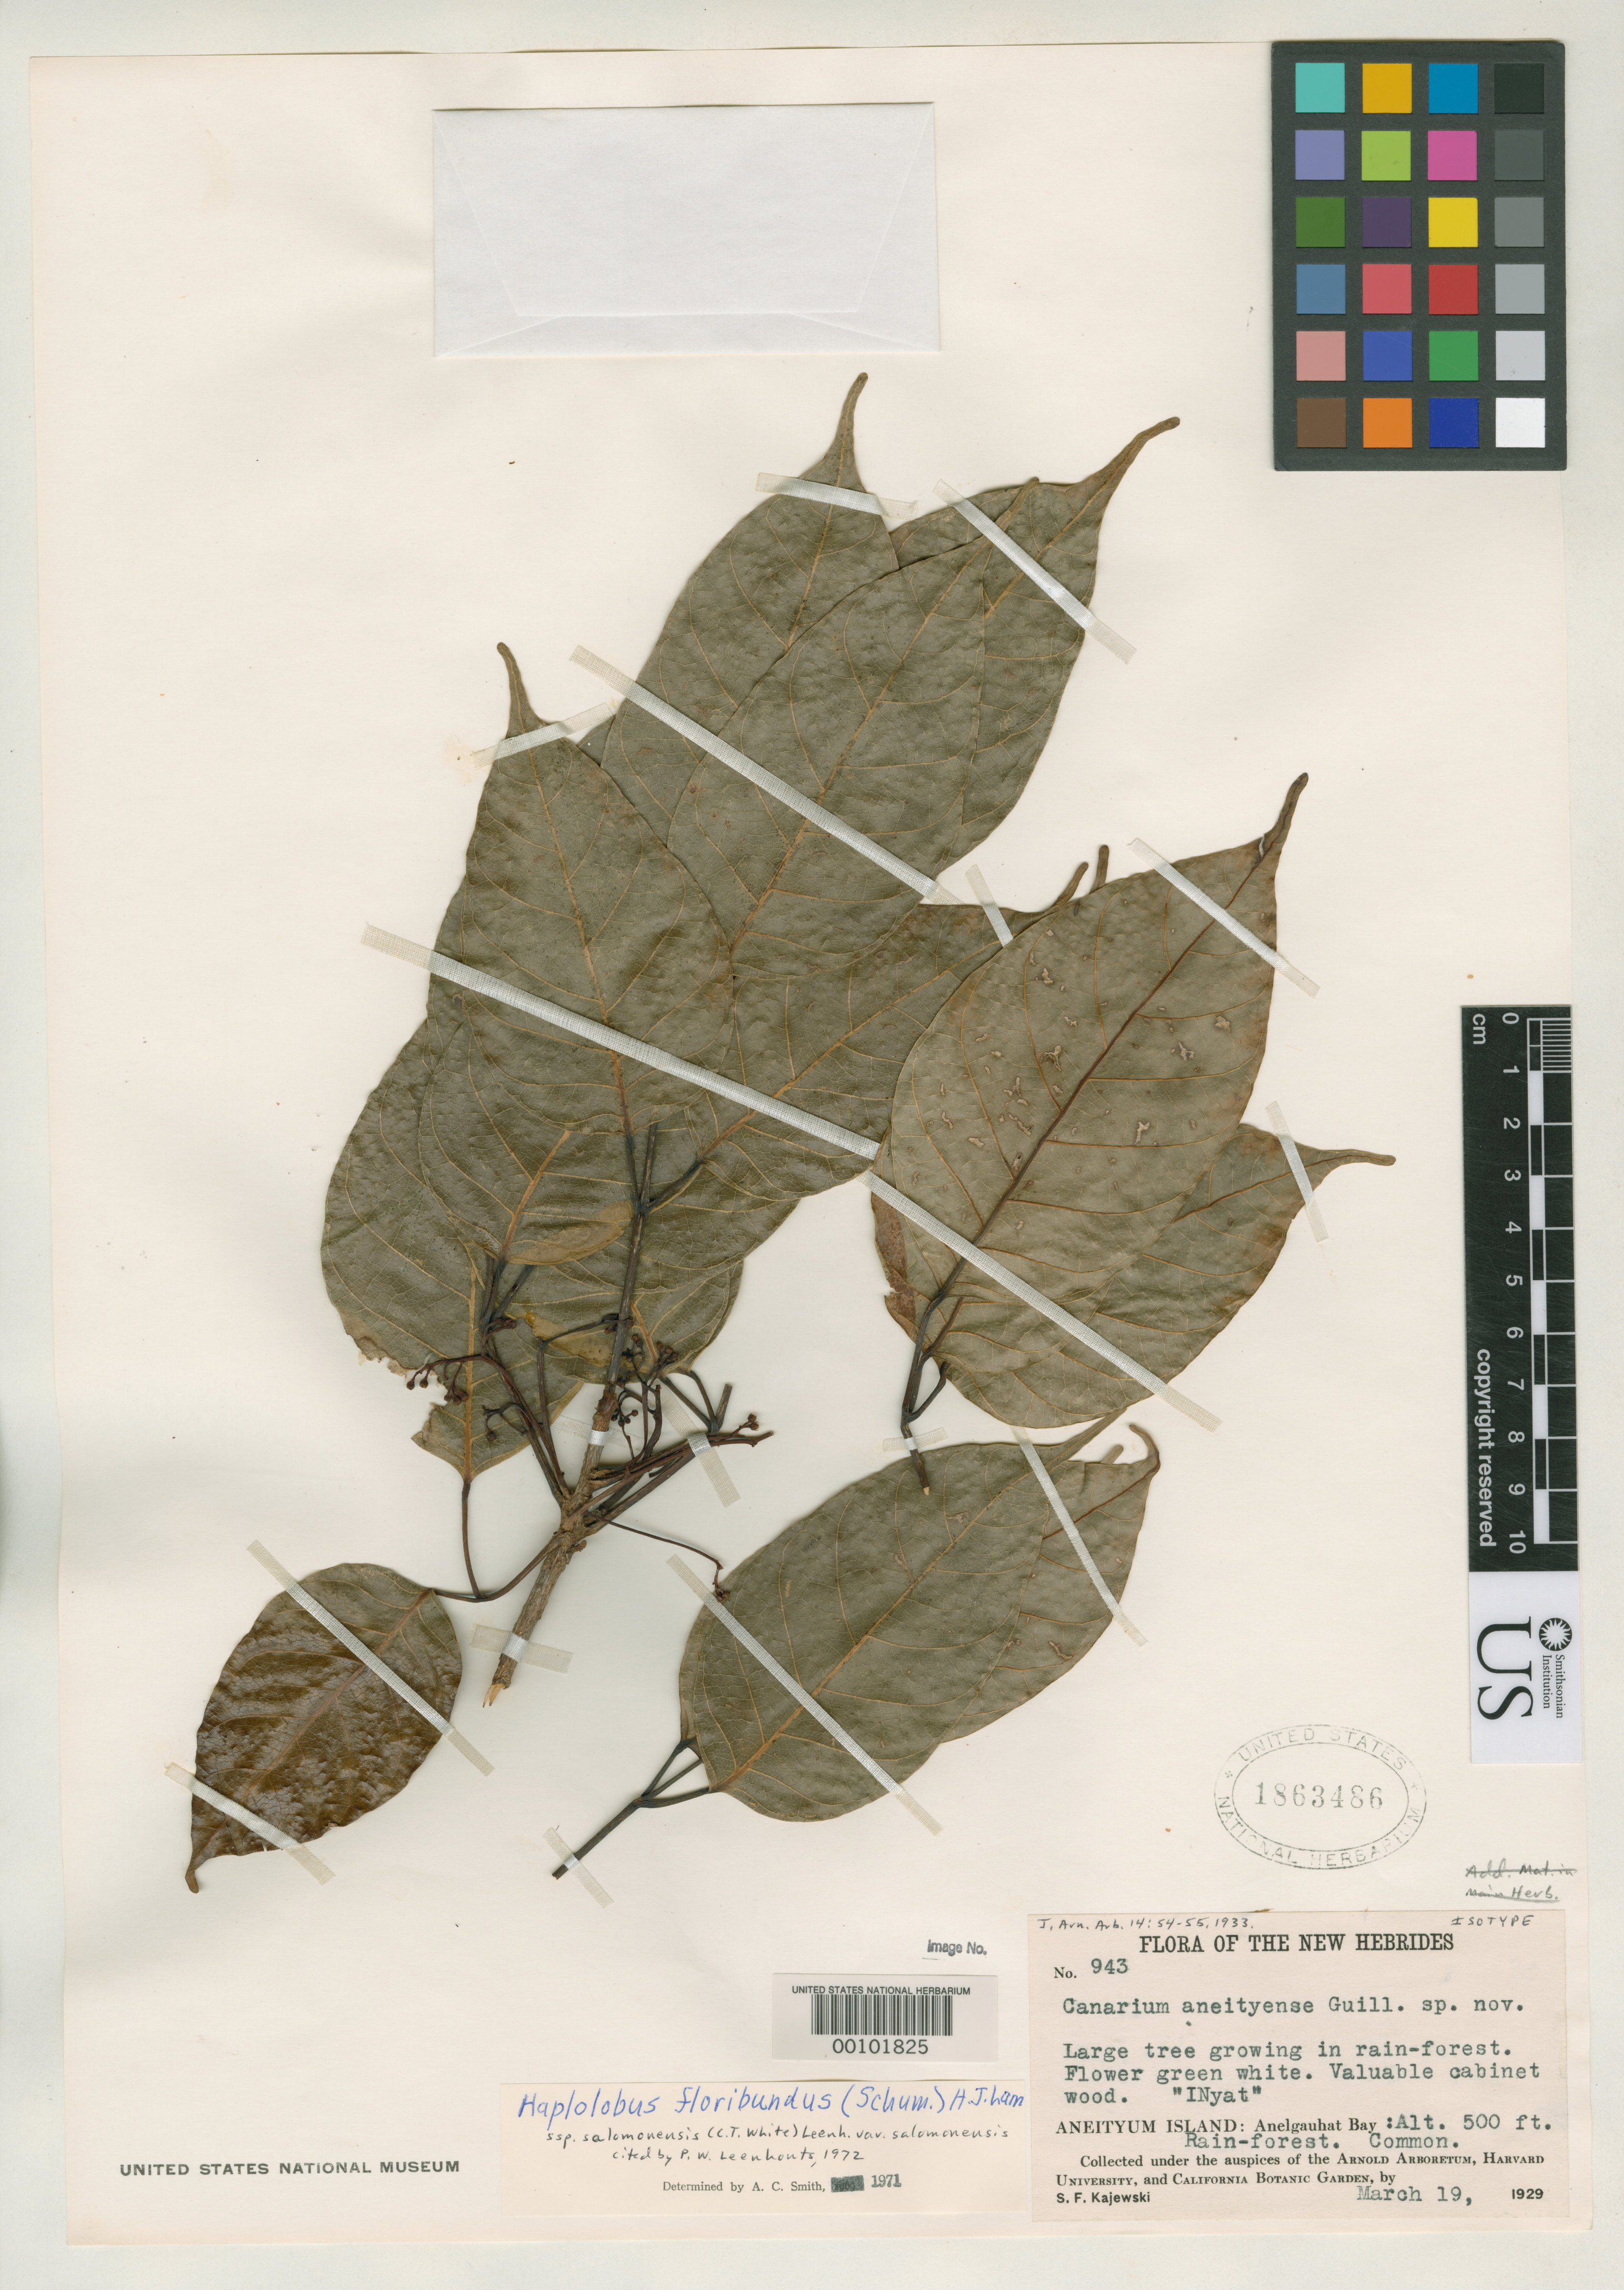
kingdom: Plantae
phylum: Tracheophyta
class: Magnoliopsida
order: Sapindales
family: Burseraceae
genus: Canarium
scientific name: Canarium aneityense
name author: Guillaumin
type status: Isotype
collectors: S. Kajewski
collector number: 943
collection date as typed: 19 Mar 1929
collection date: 1929-03-19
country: Vanuatu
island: Anatom [Aneityum]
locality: Anelgauhat Bay.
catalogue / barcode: US 1863486